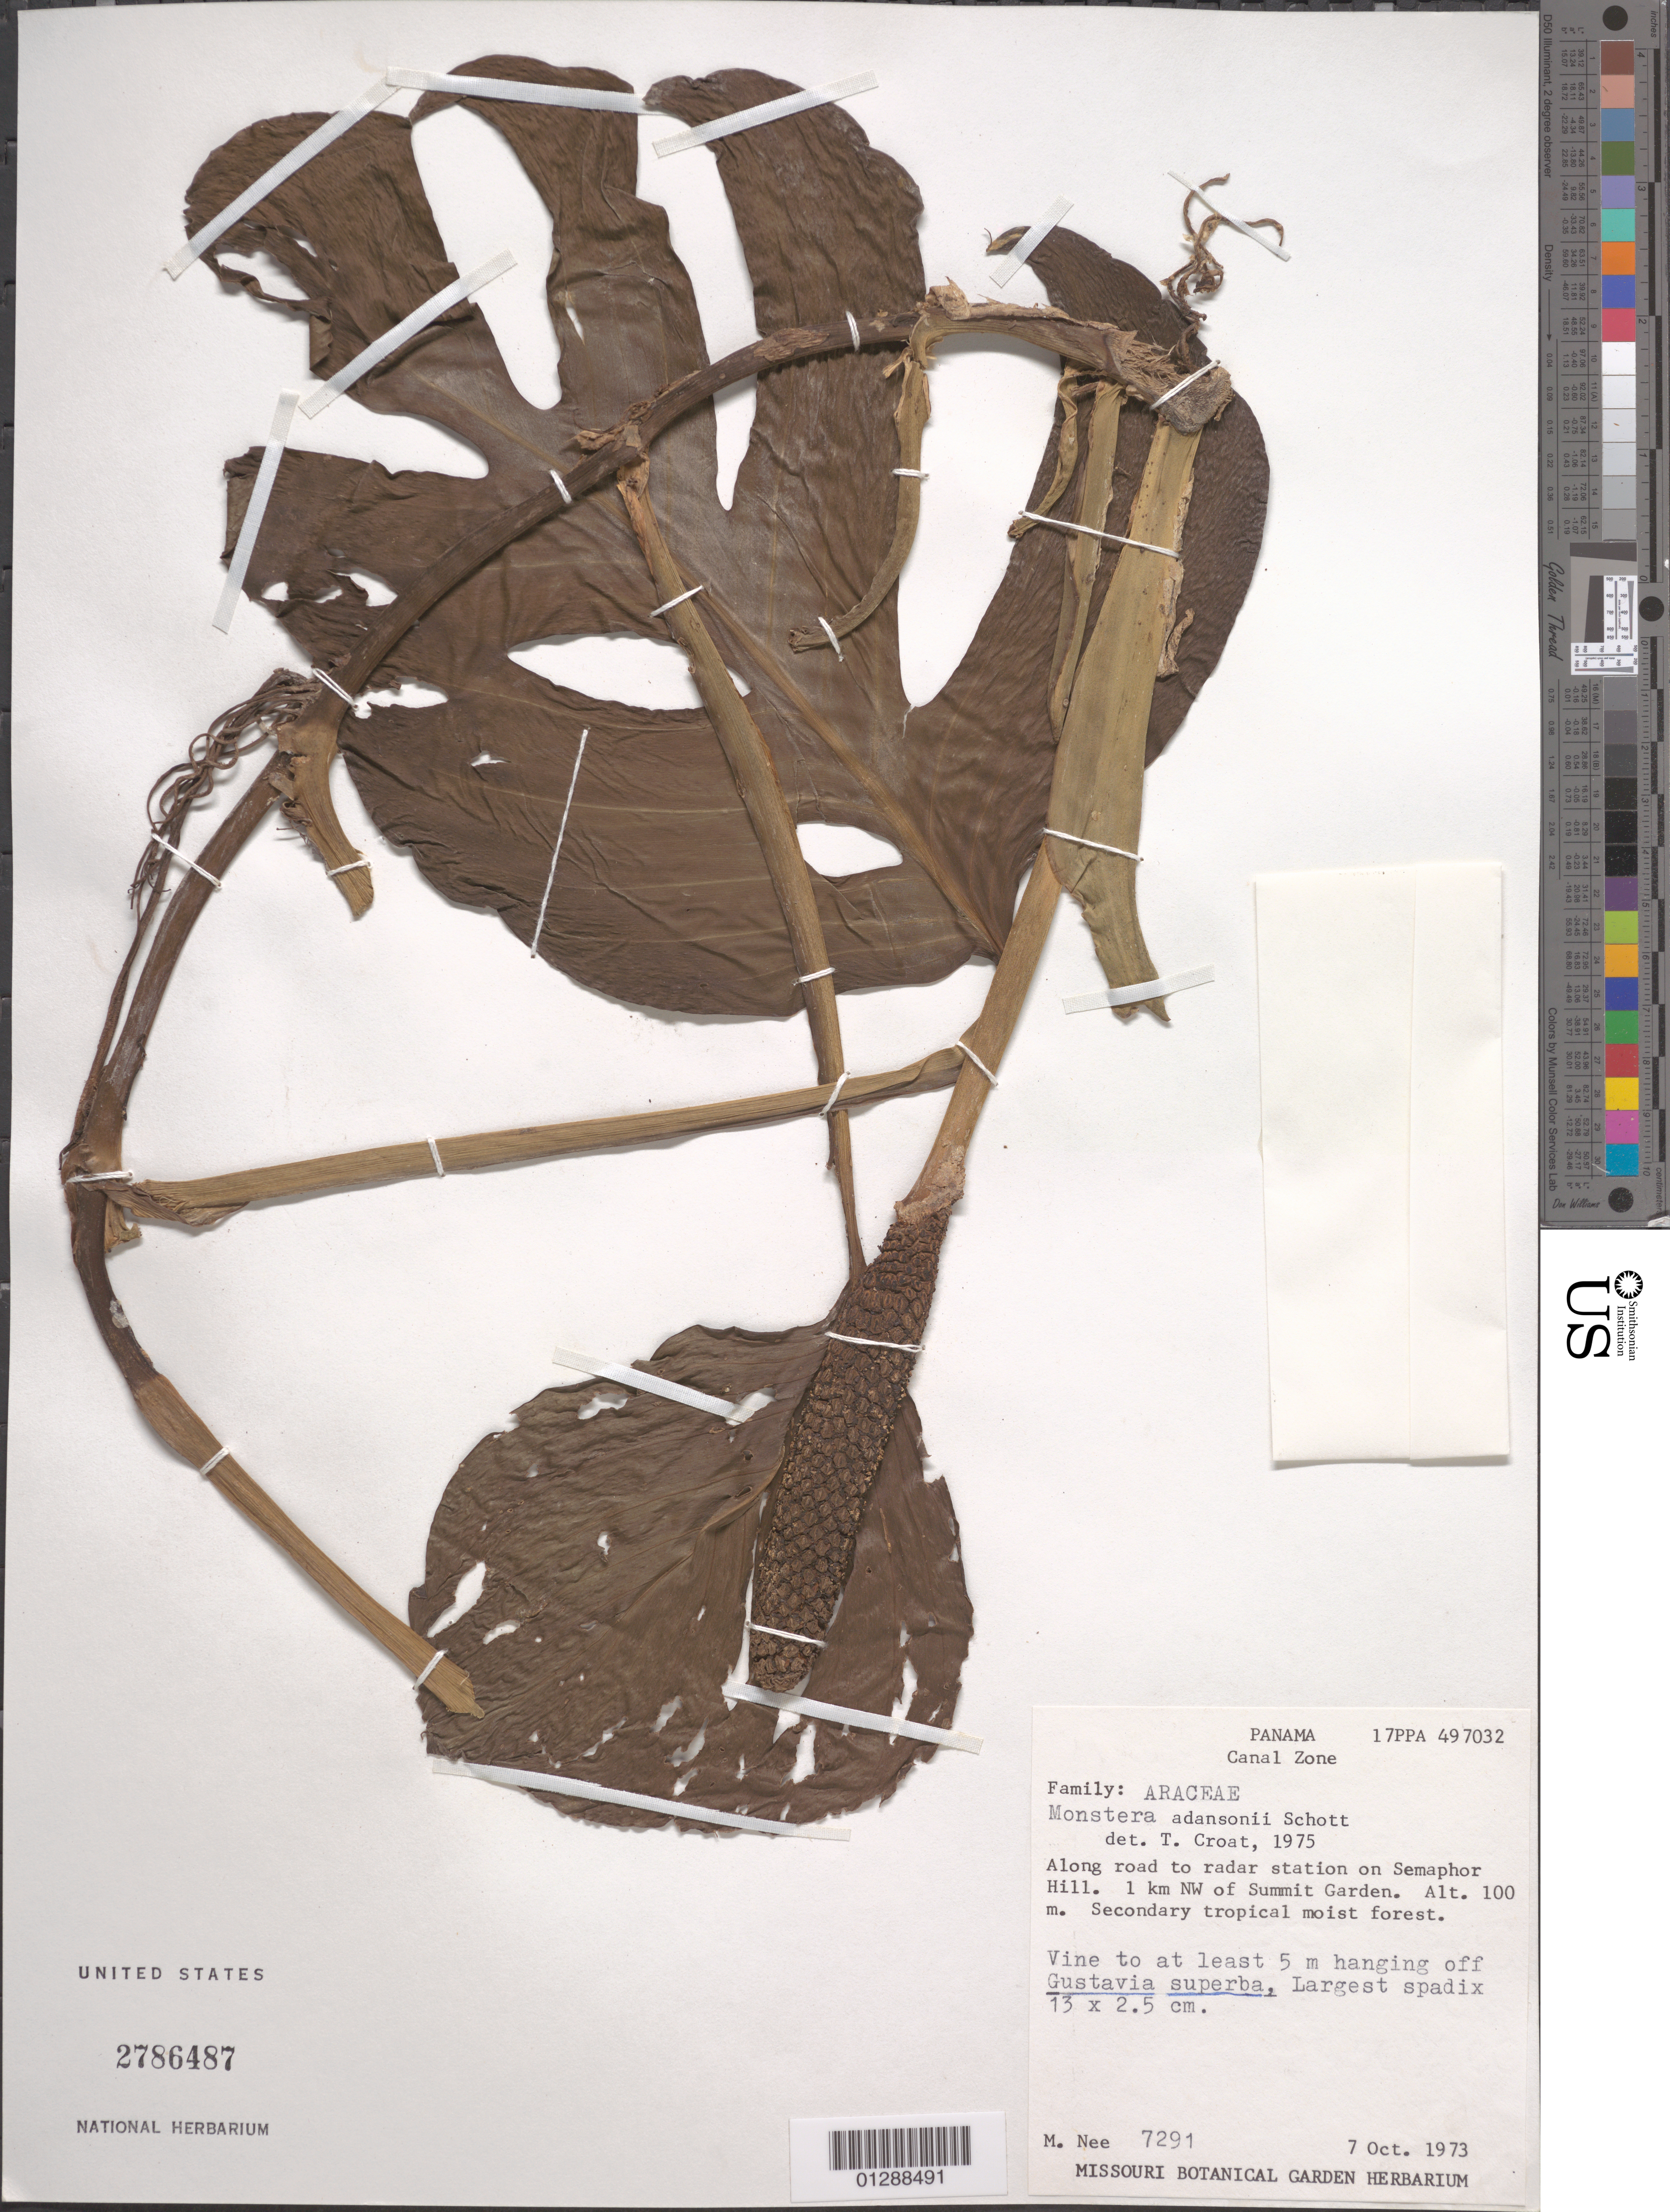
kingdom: Plantae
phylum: Tracheophyta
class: Liliopsida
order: Alismatales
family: Araceae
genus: Monstera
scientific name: Monstera adansonii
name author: Schott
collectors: M. Nee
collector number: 7291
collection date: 1973-10-07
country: Panama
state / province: Colón / Panamá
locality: Canal Zone. Along road to radar station on Semaphor Hill. 1 km NW of Summit Garden.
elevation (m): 100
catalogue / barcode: US 2786487